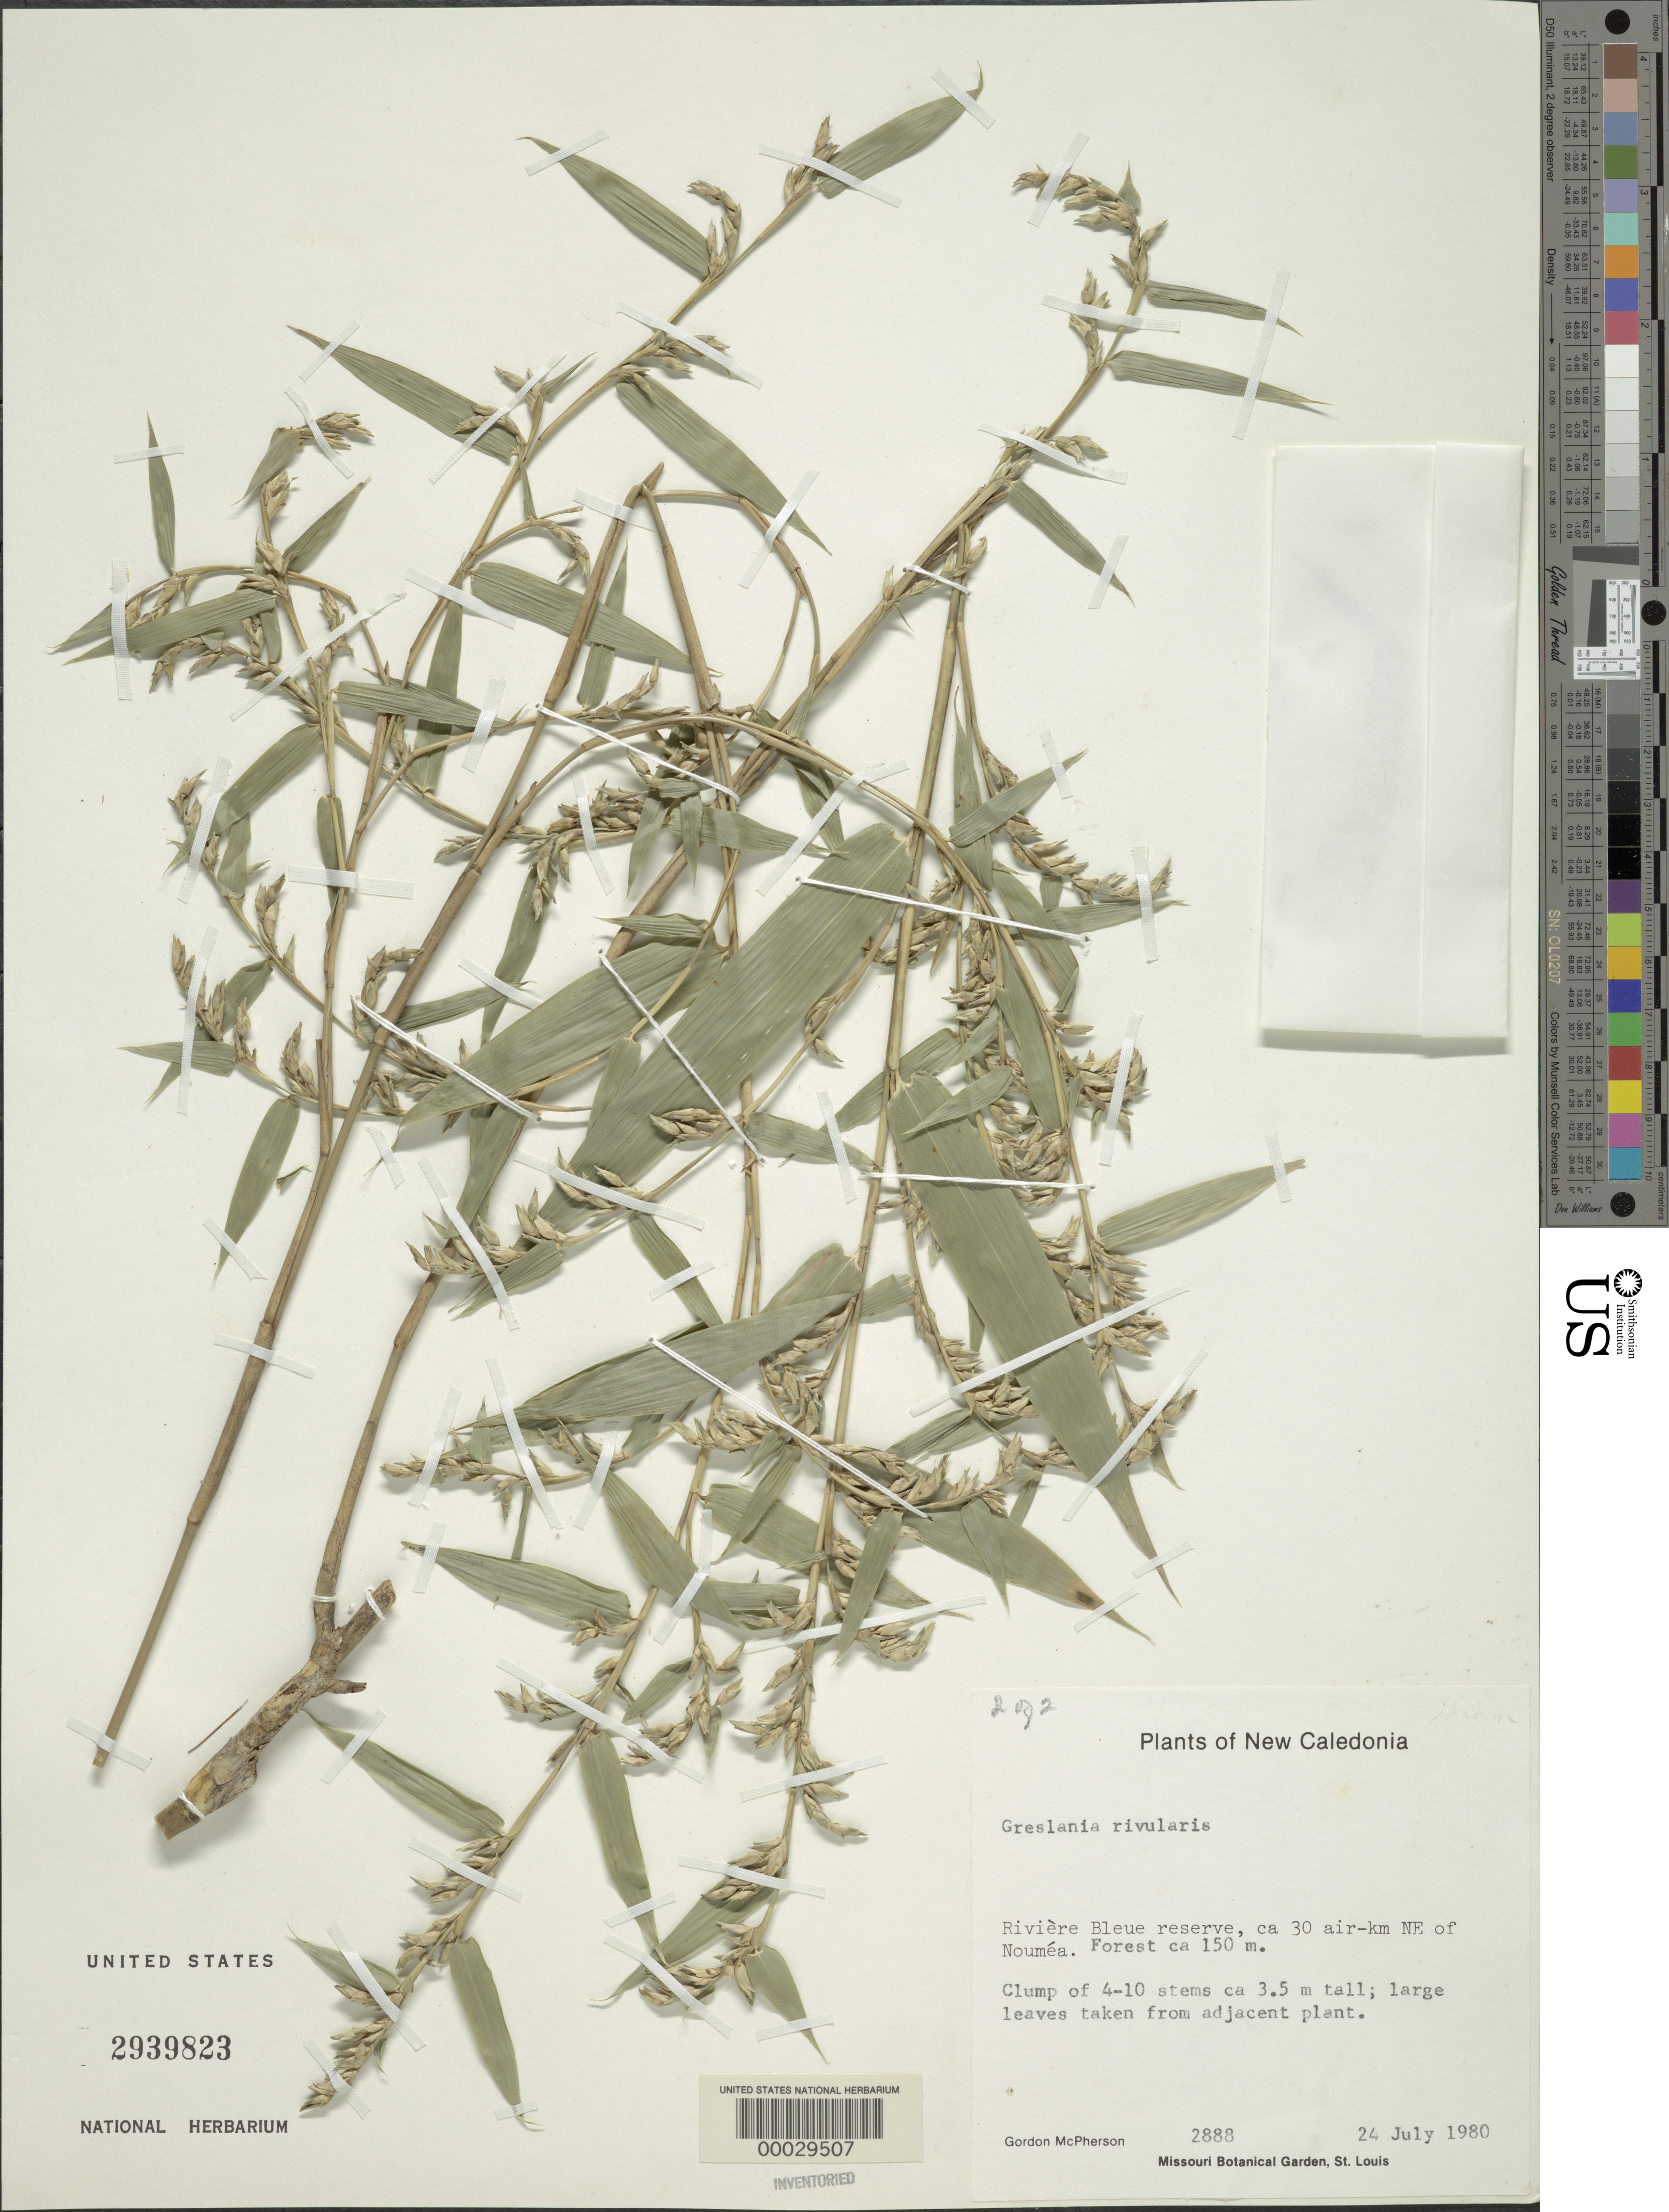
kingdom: Plantae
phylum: Tracheophyta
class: Liliopsida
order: Poales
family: Poaceae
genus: Greslania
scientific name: Greslania rivularis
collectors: G. D. McPherson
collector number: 2888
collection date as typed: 24 Jul 1980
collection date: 1980-07-24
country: New Caledonia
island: New Caledonia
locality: Riviere bleue reserve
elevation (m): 150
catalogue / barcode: US 2939823